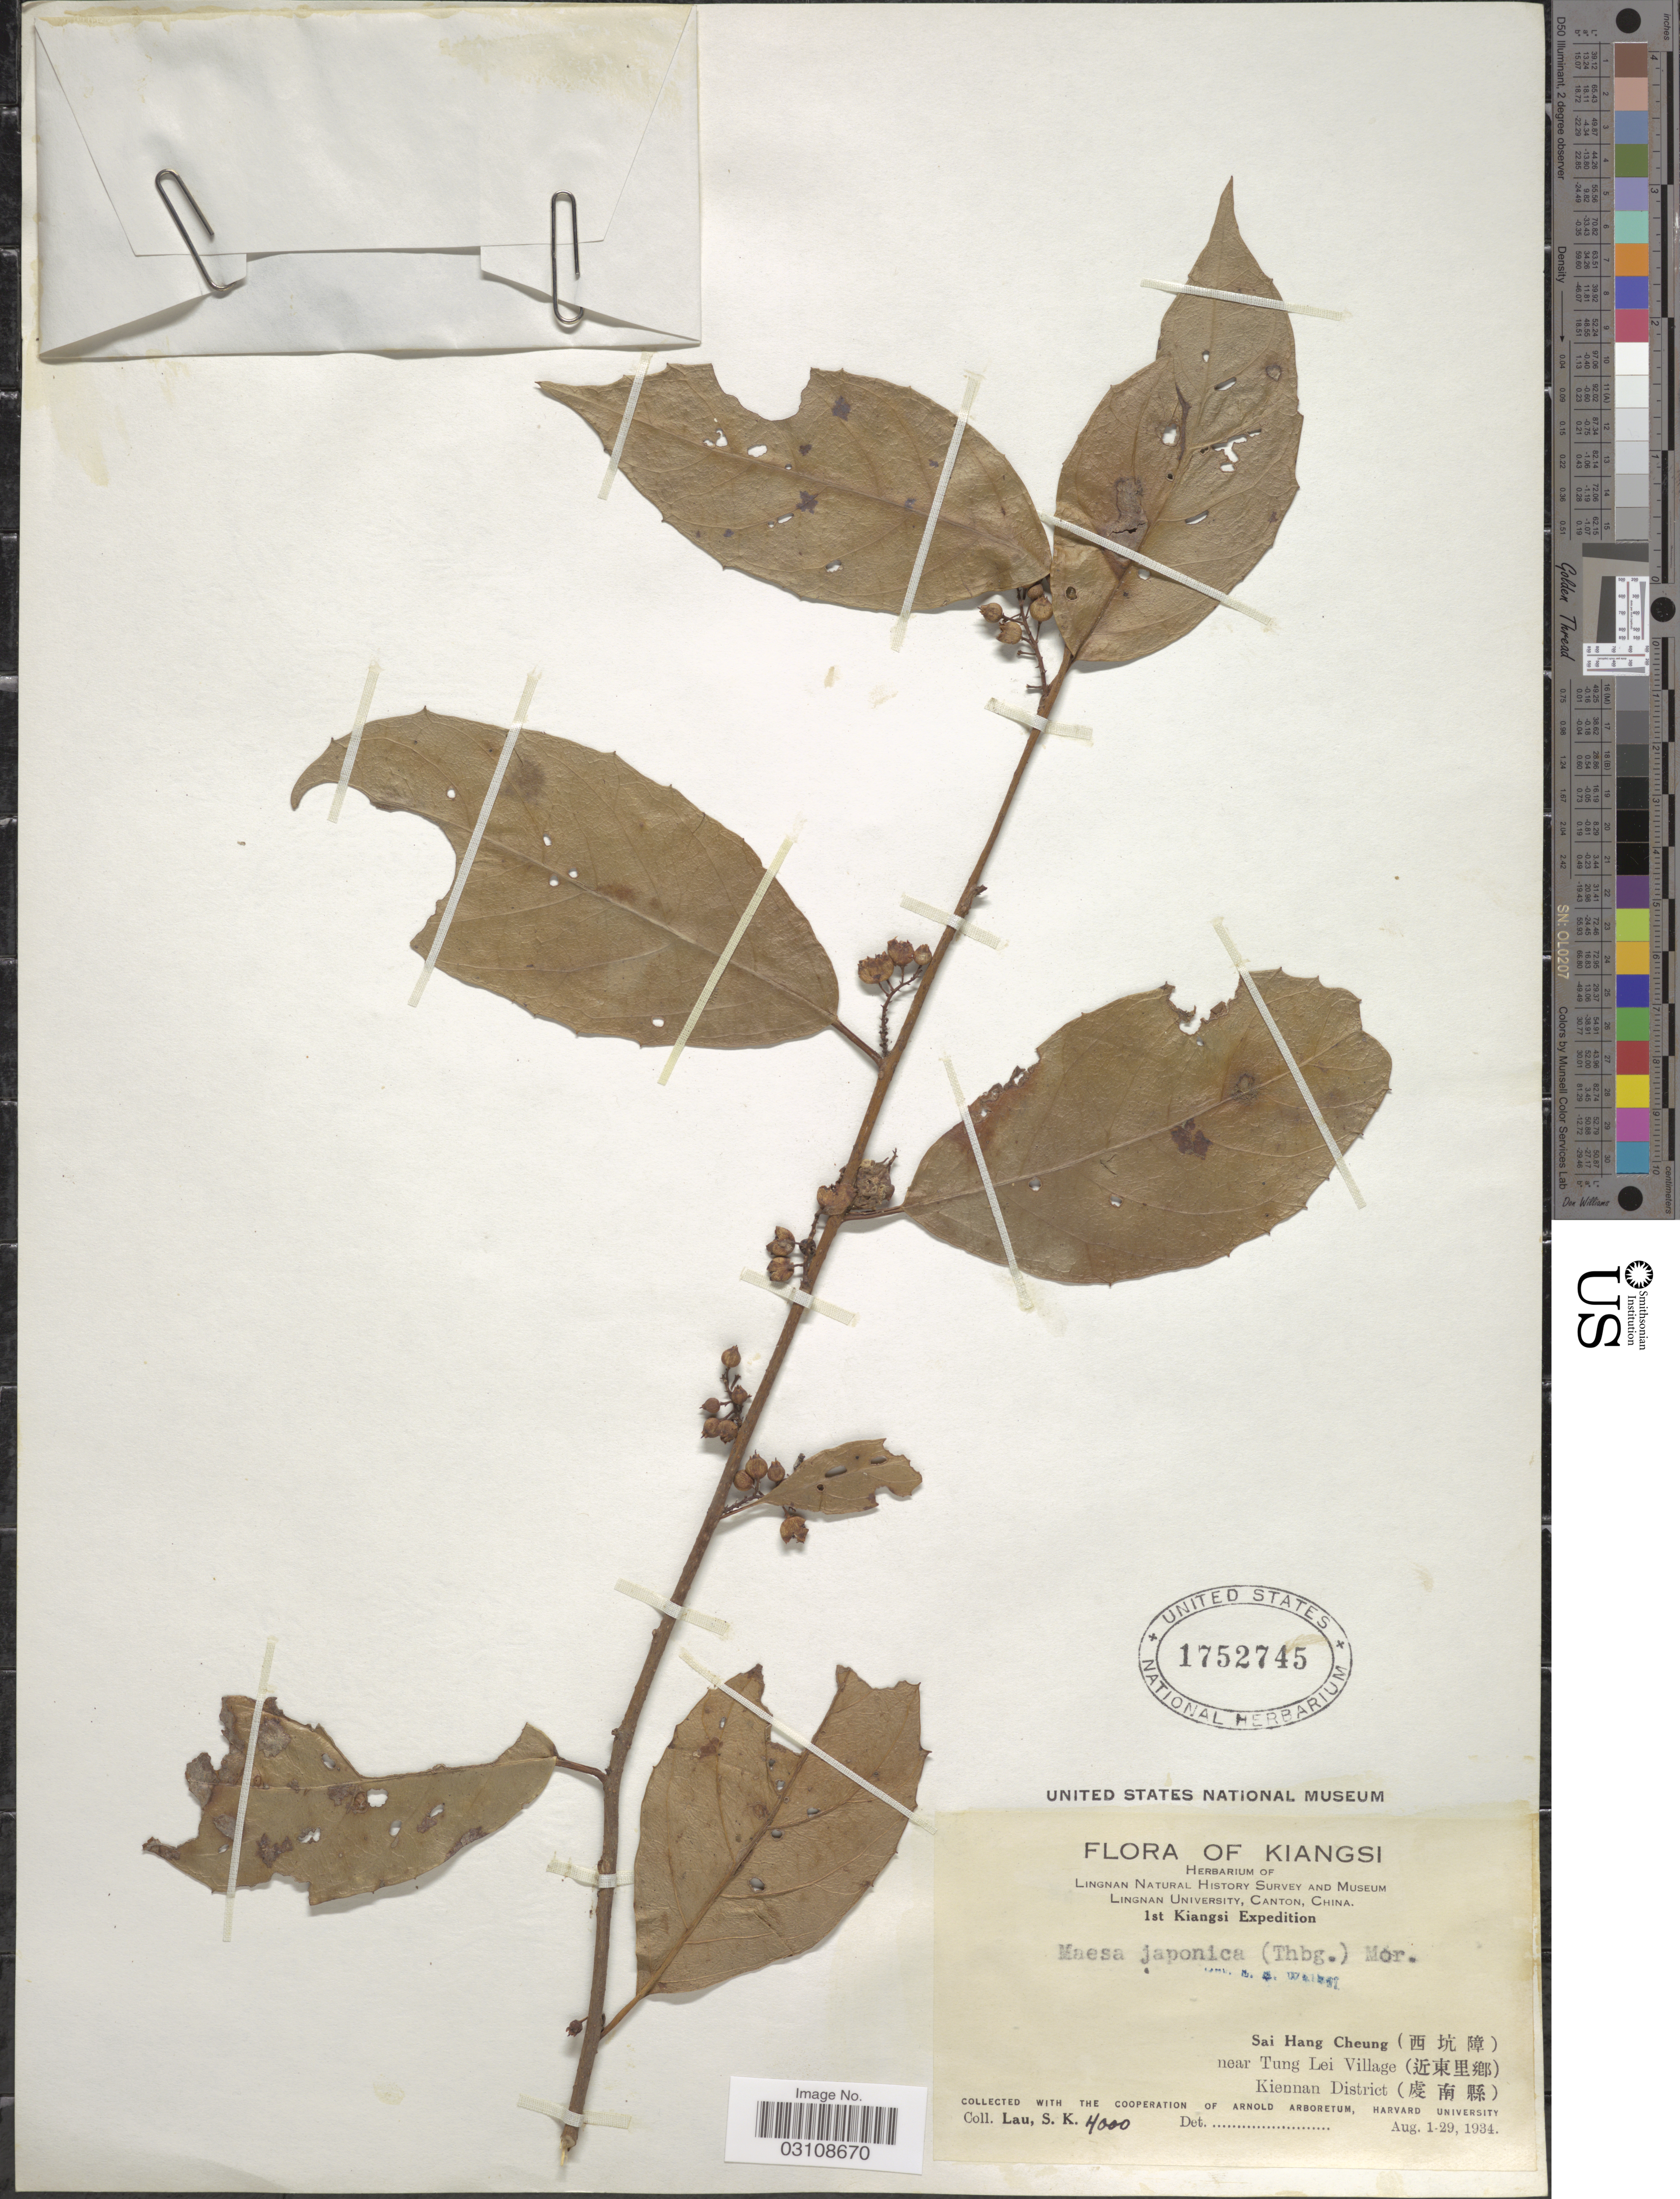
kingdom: Plantae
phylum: Tracheophyta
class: Magnoliopsida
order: Ericales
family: Primulaceae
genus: Maesa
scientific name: Maesa japonica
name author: Merr.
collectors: S. K. Lau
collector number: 4000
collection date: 1934-08-01/1934-08-29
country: China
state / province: Jiangxi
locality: Kiangsi, Sai Hang Cheung, near Tung Lei Village, Kiennan District.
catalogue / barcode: US 1752745